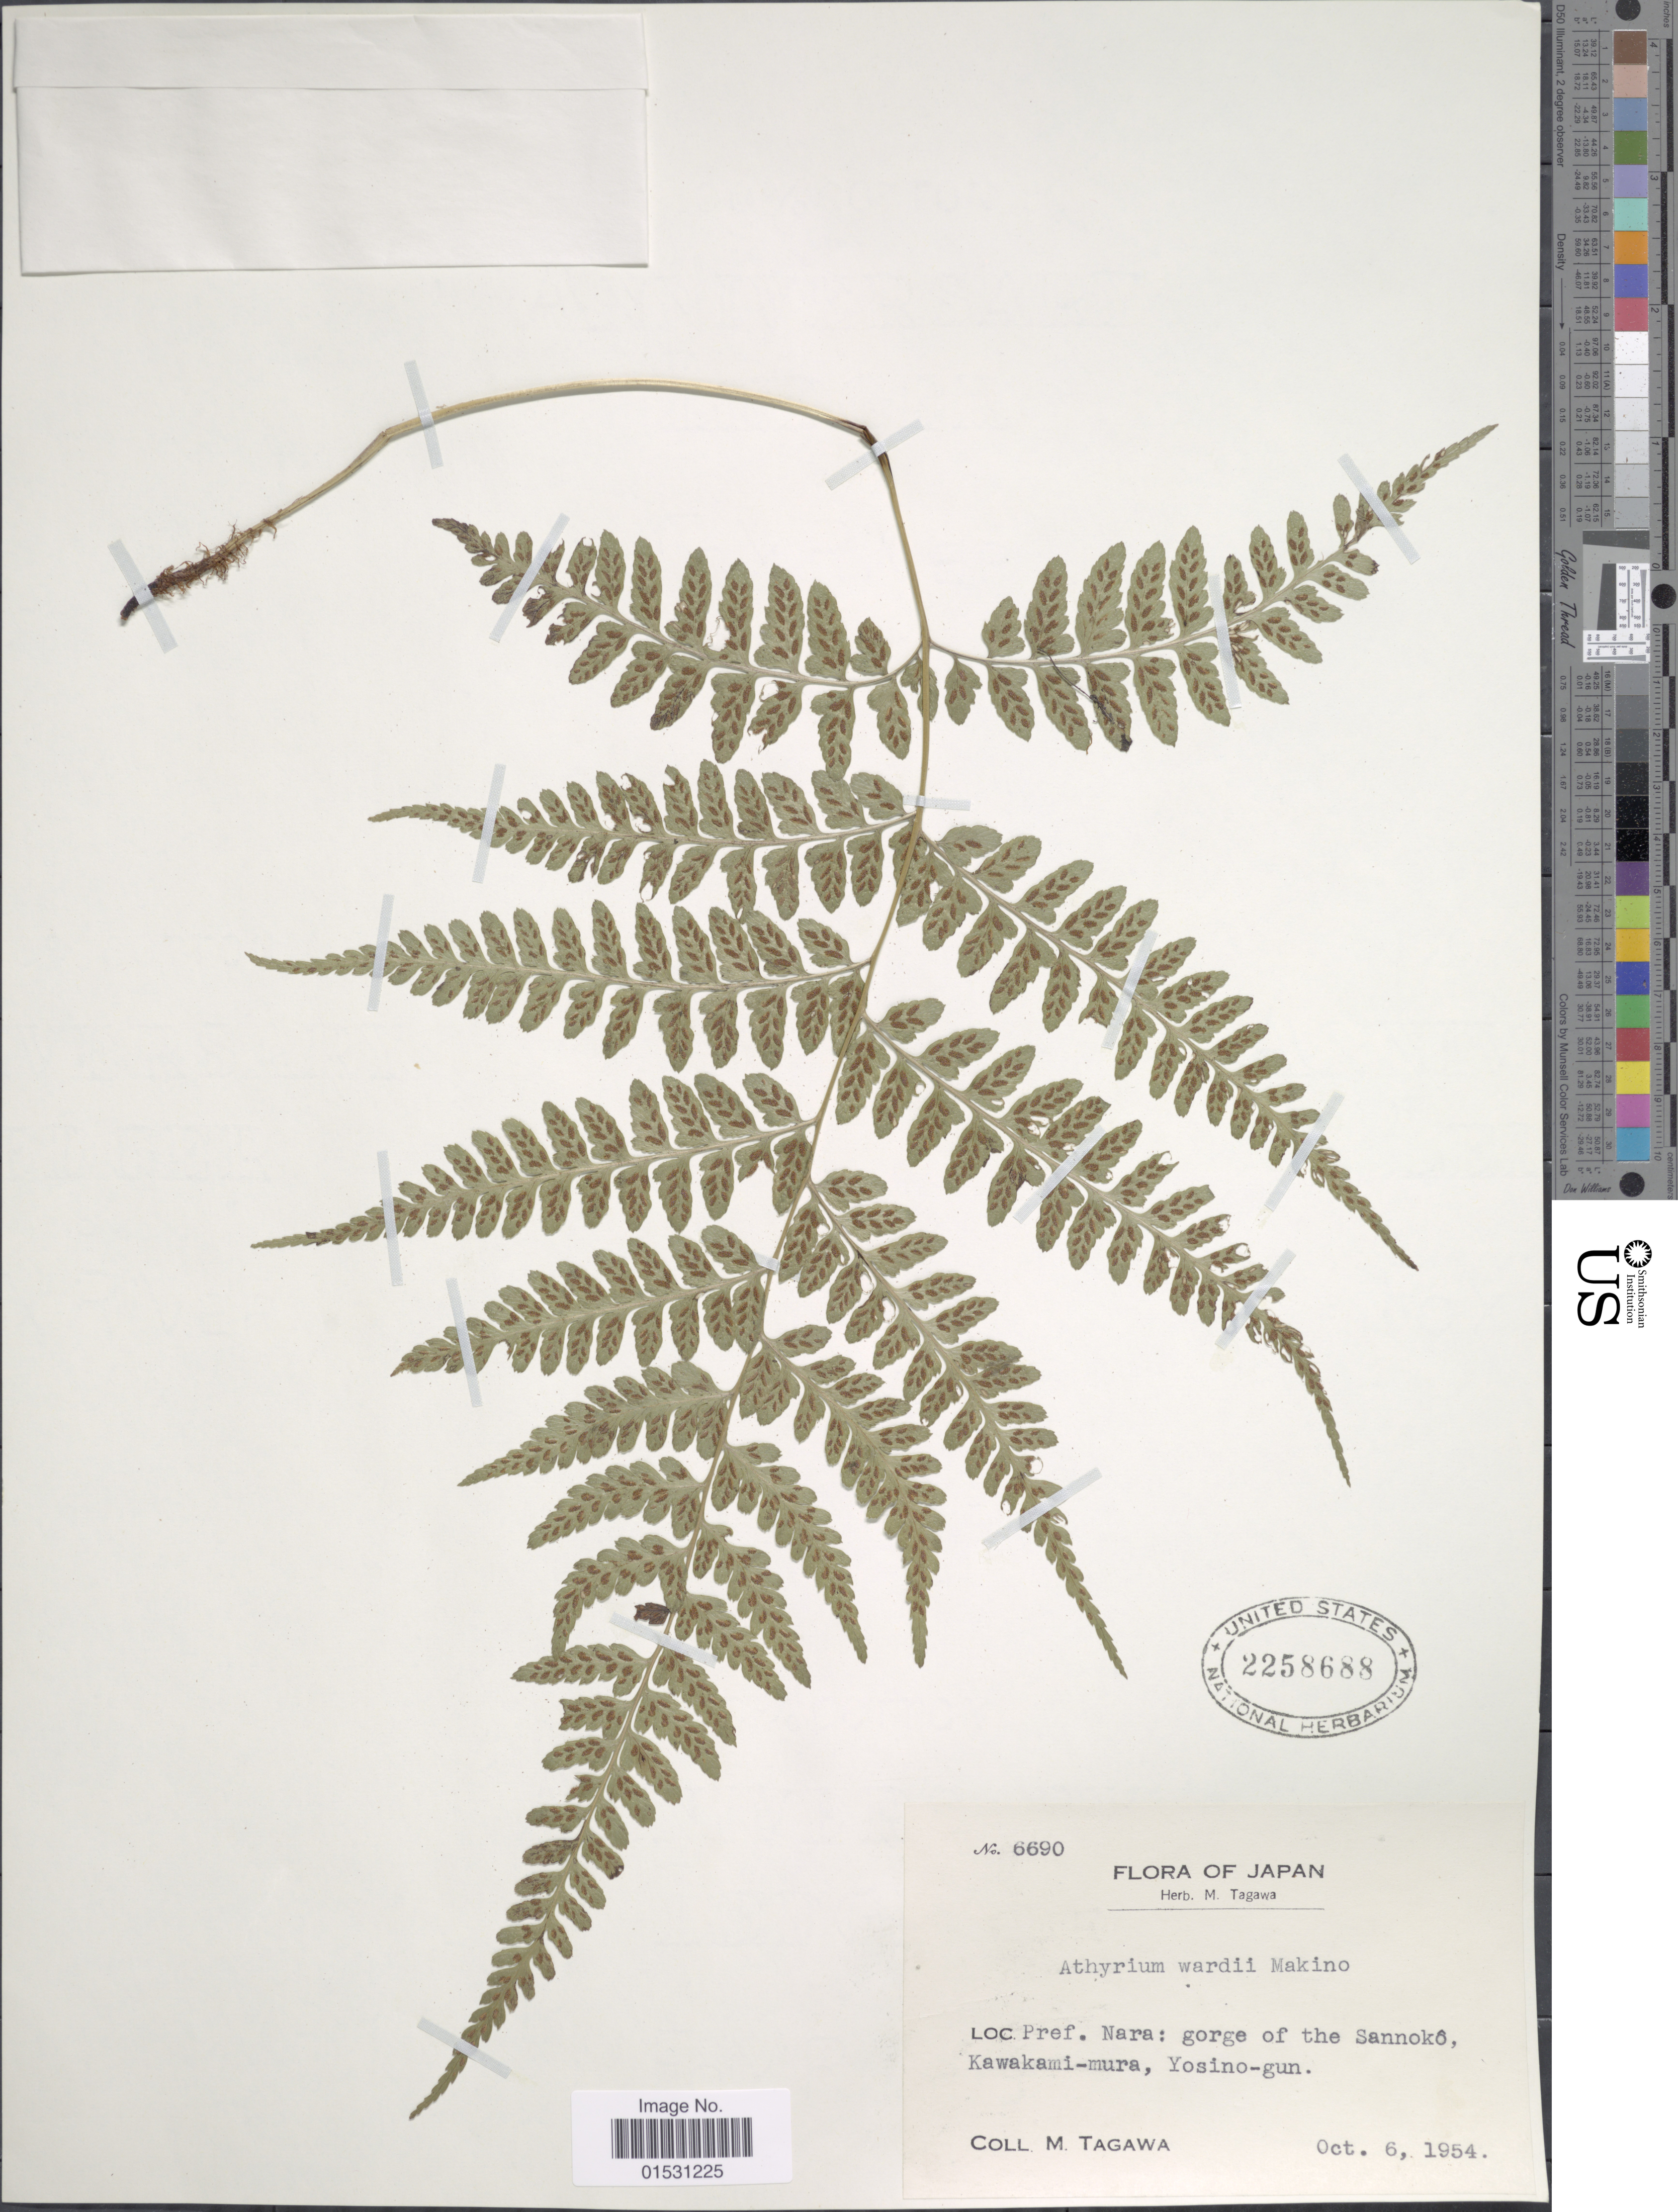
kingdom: Plantae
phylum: Tracheophyta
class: Polypodiopsida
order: Polypodiales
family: Athyriaceae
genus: Athyrium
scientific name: Athyrium wardii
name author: (Hook.) Makino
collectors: M. Tagawa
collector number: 6690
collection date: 1954-10-06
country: Japan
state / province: Nara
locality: Pref. Nara: gorge of the Sannoko, Kawakami-mura, Yosino-gun.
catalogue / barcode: US 2258688